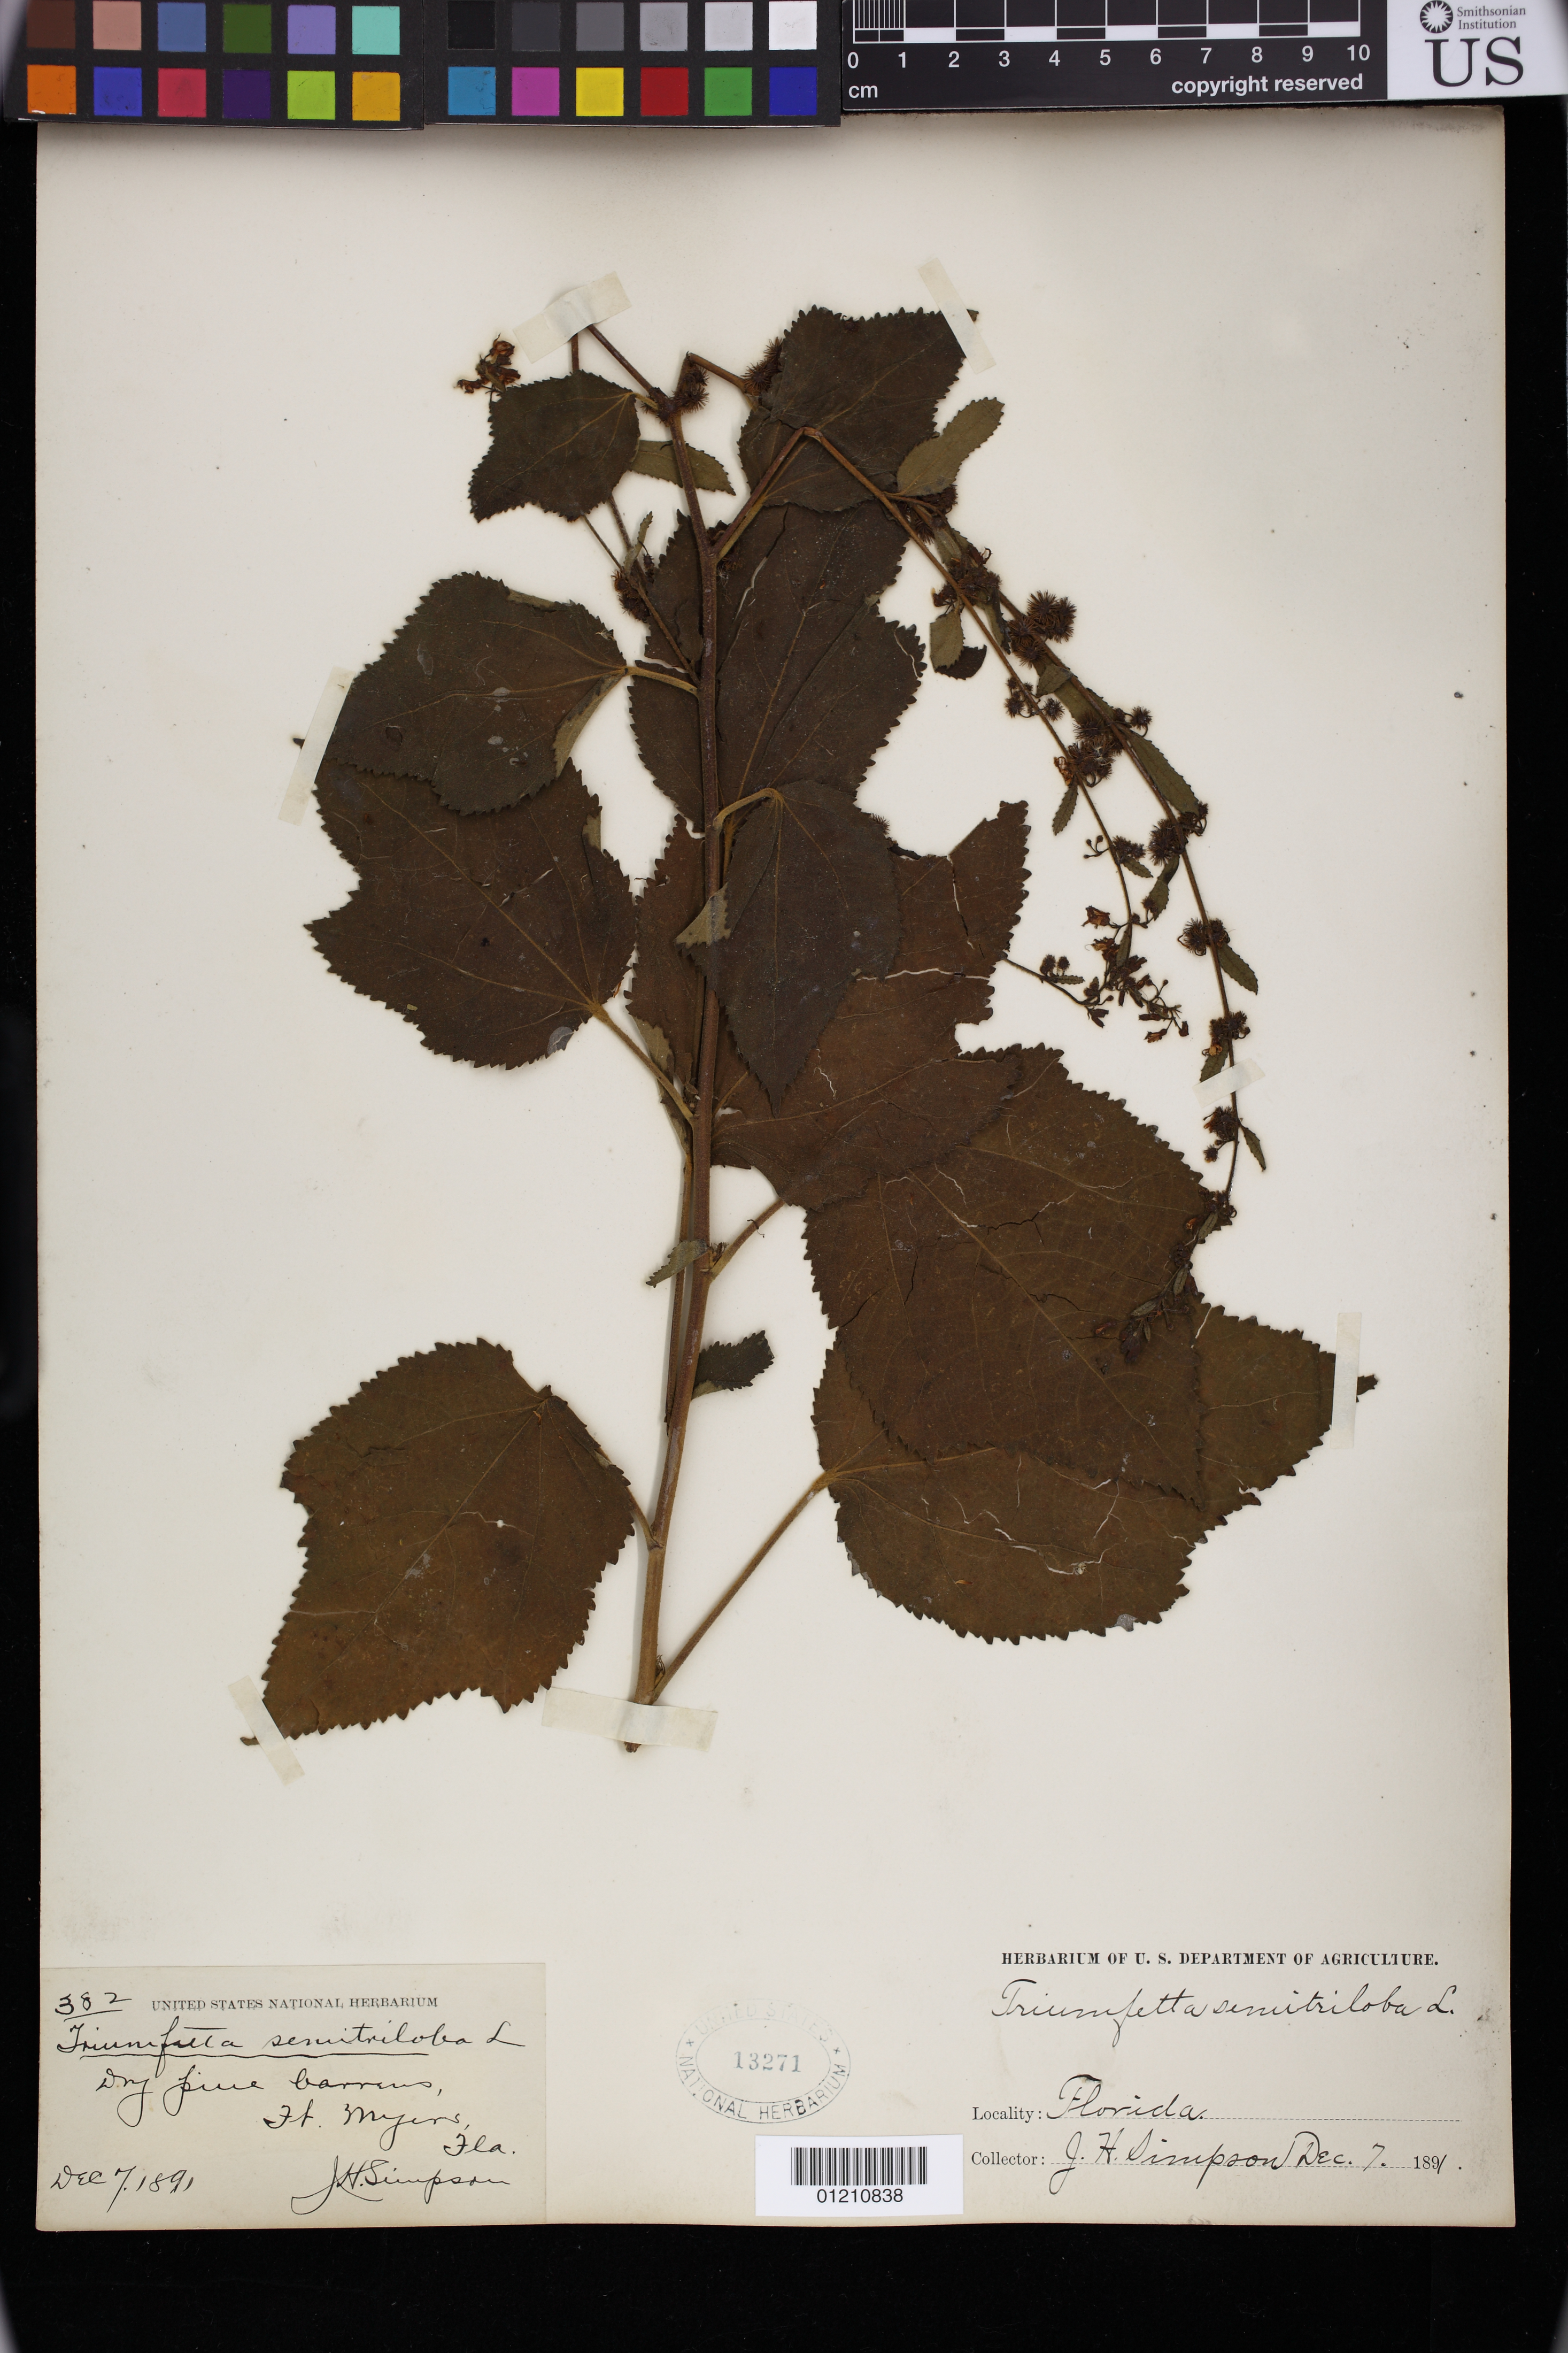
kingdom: Plantae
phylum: Tracheophyta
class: Magnoliopsida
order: Malvales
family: Malvaceae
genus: Triumfetta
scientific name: Triumfetta semitriloba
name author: Jacq.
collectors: J. H. Simpson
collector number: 382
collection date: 1891-12-07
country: United States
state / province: Florida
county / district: Lee County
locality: Dry fine barrens,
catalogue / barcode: US 13271